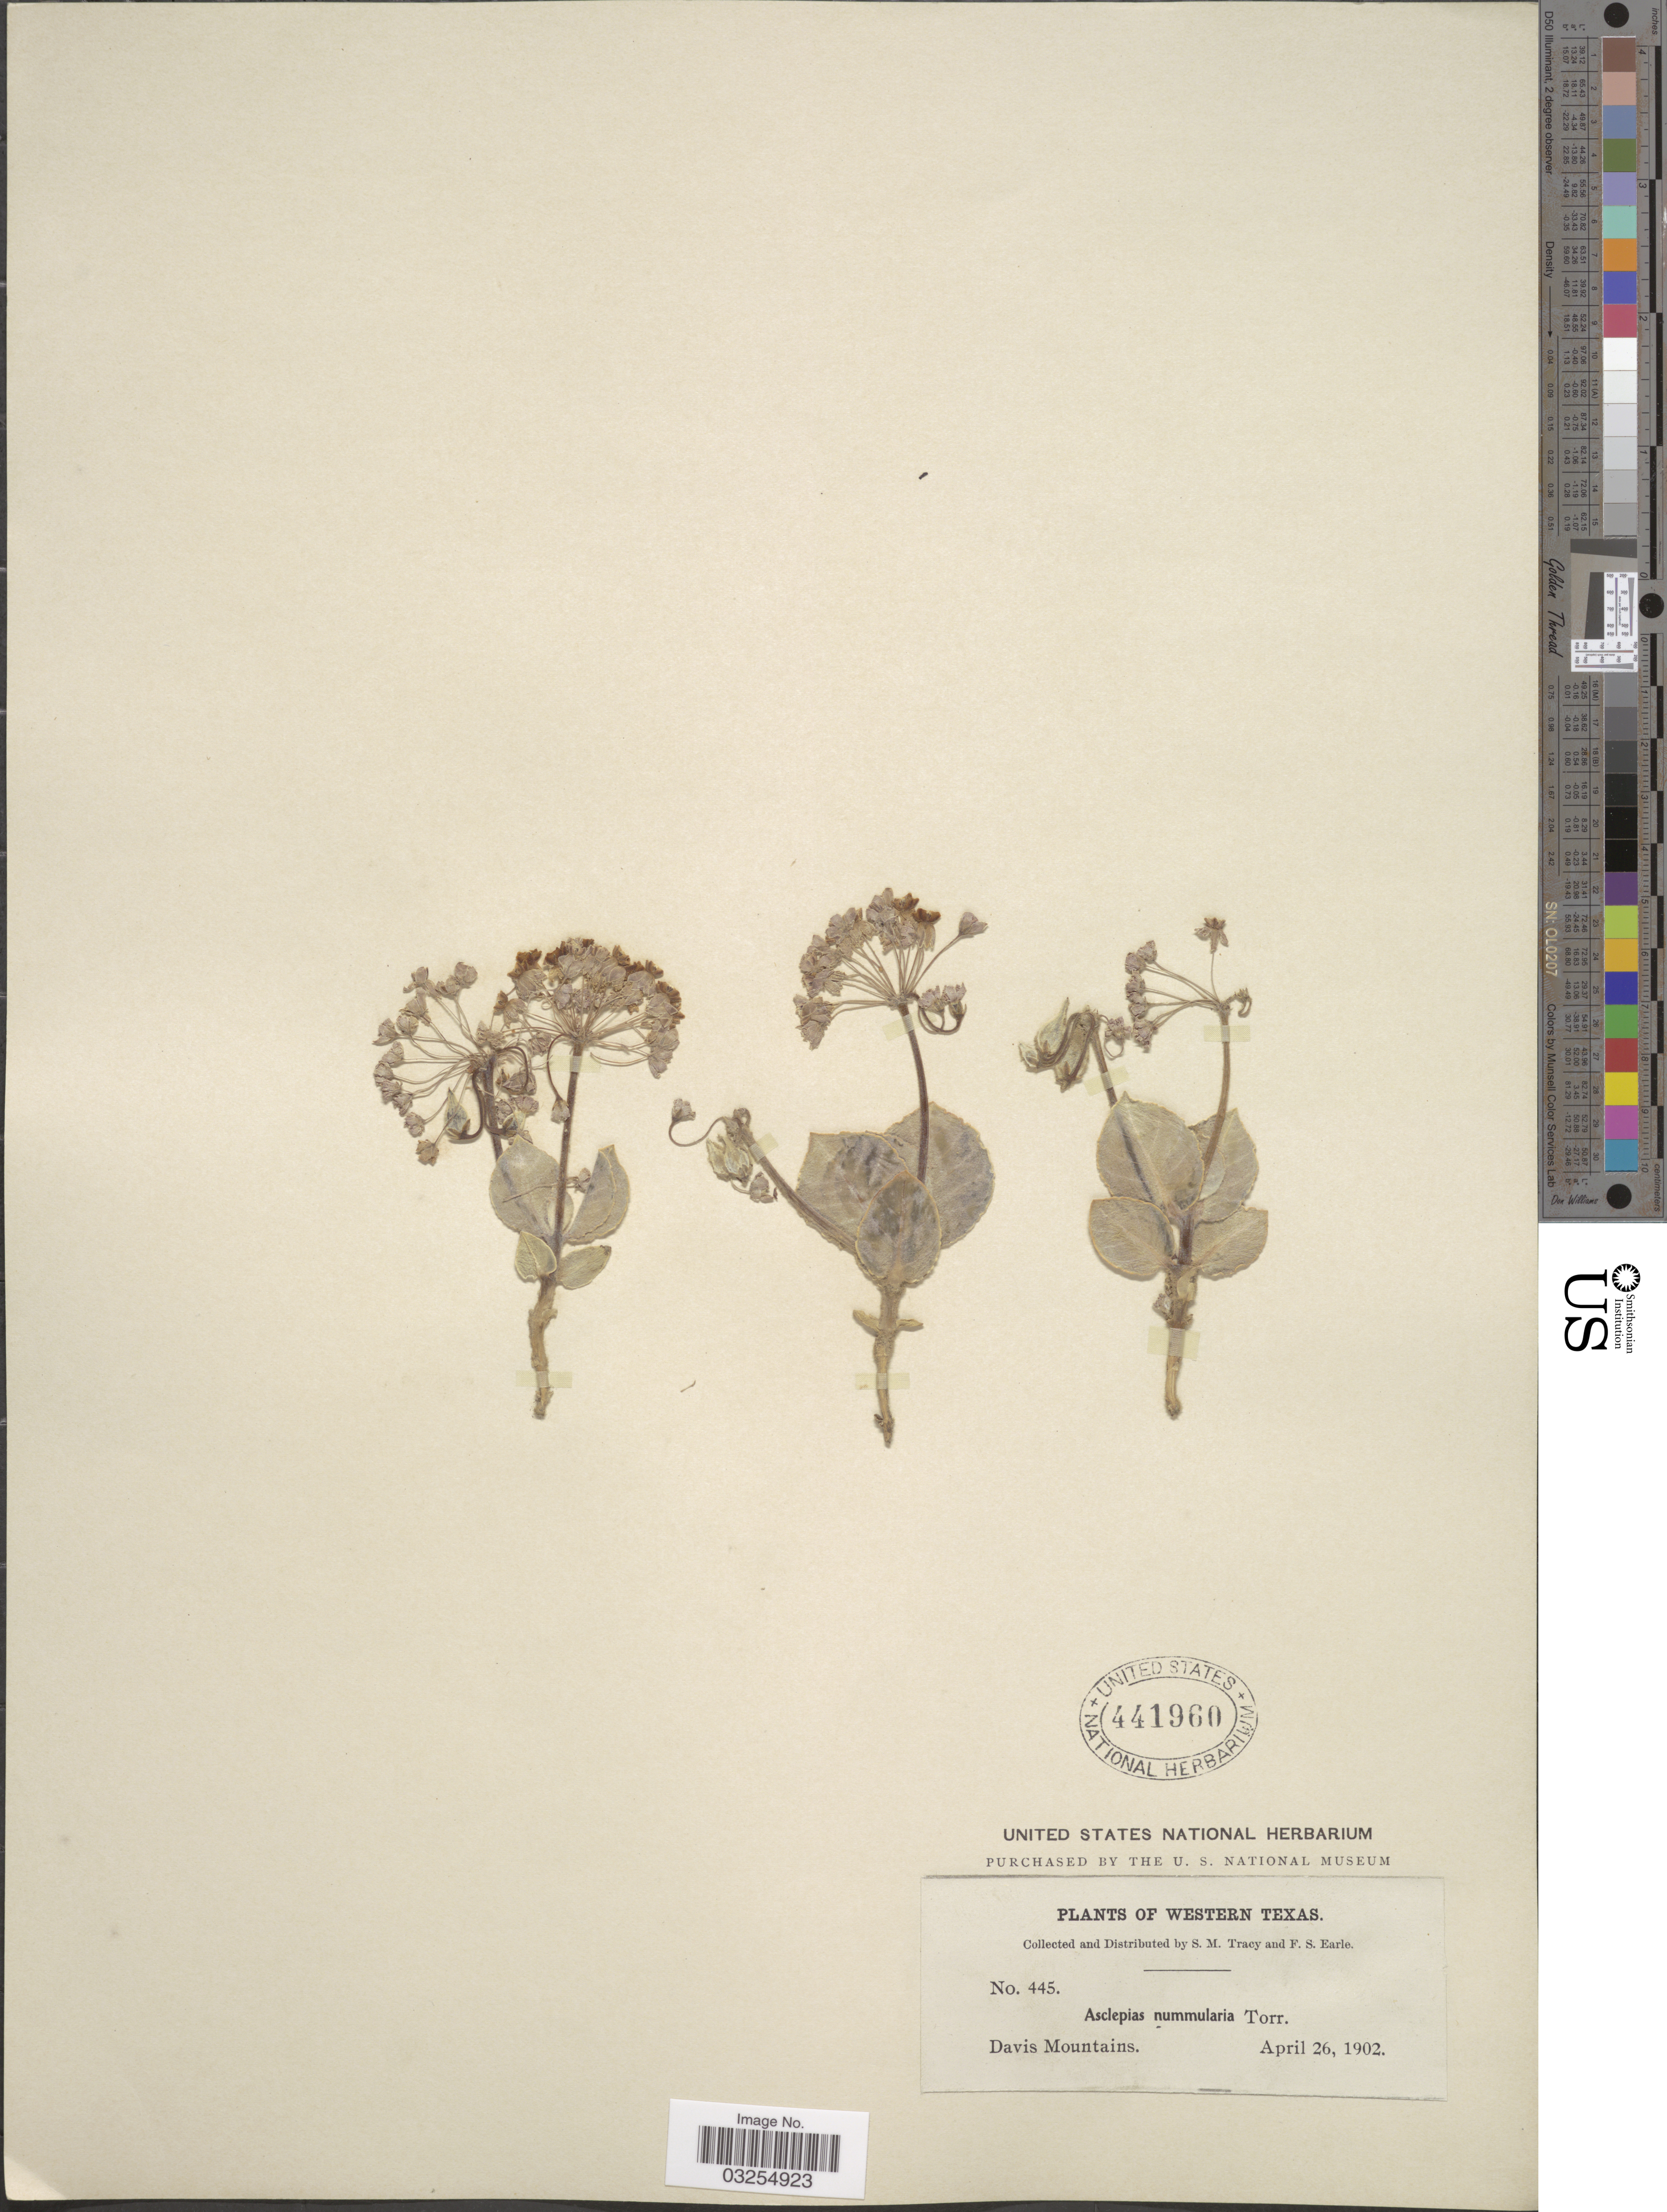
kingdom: Plantae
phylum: Tracheophyta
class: Magnoliopsida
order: Gentianales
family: Apocynaceae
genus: Asclepias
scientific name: Asclepias nummularia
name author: Torr.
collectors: S. M. Tracy & F. S. Earle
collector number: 445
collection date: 1902-04-26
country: United States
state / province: Texas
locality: Western Texas. Davis Mountains.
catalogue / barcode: US 441960